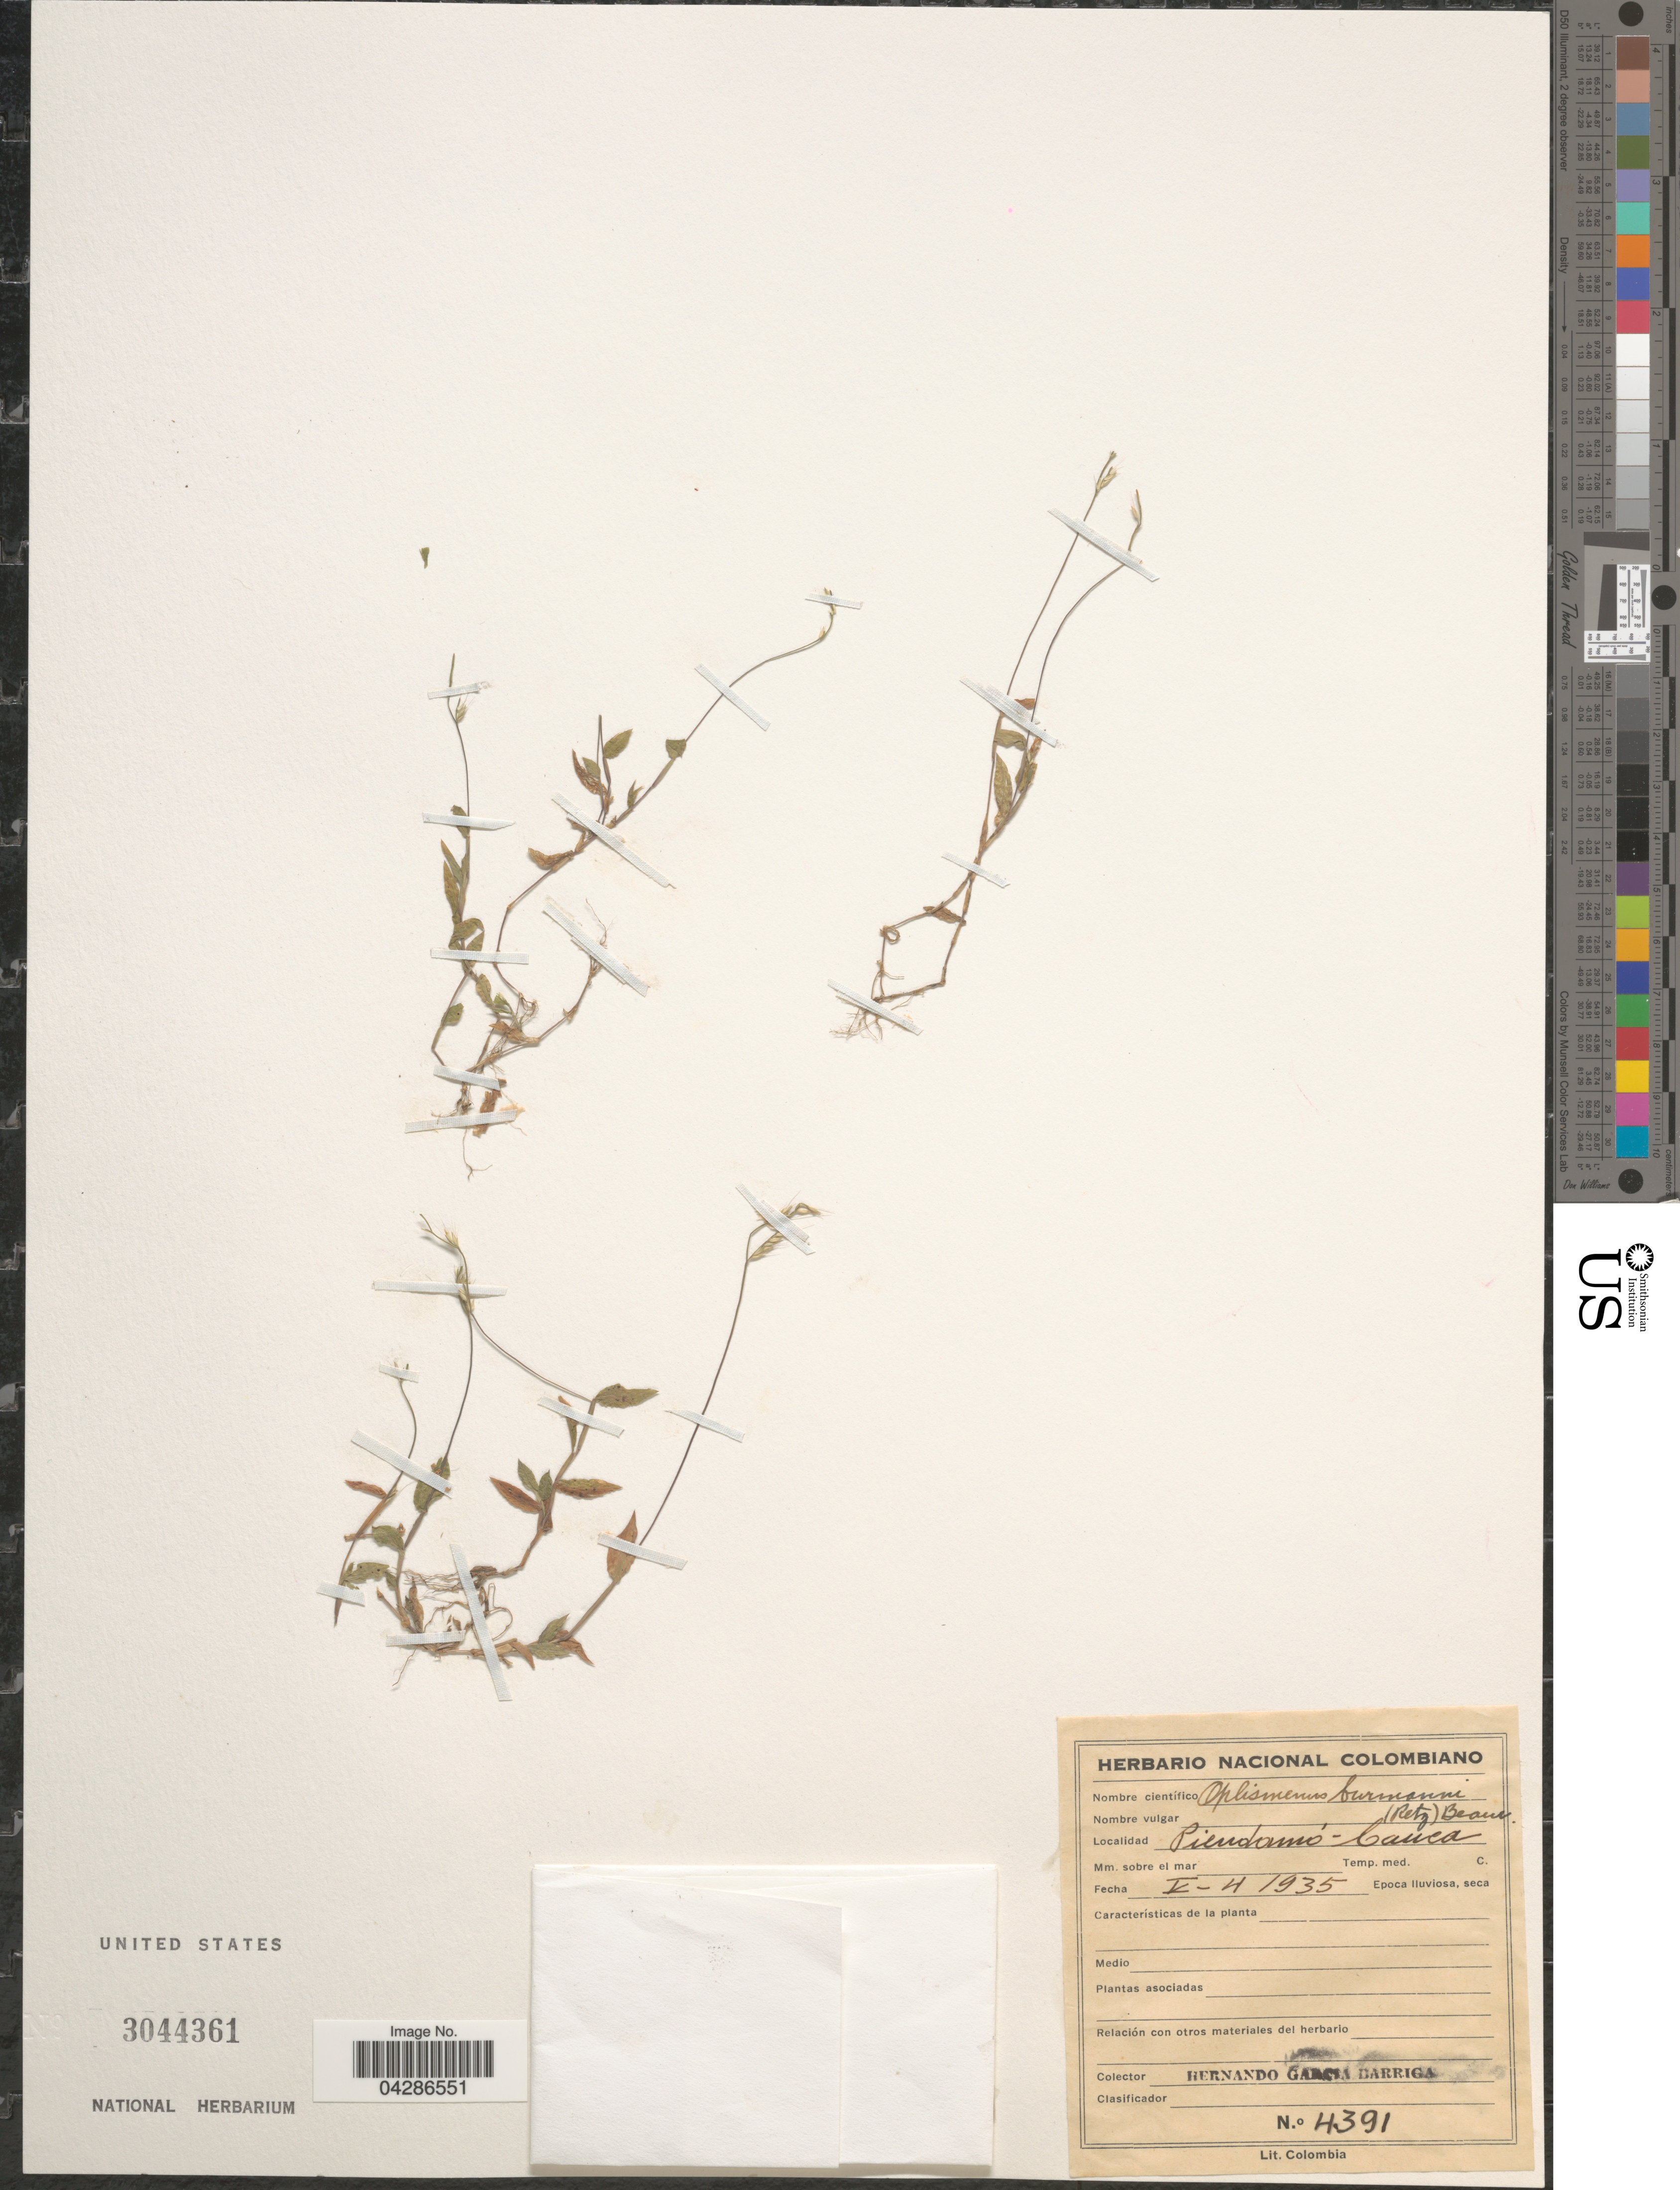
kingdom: Plantae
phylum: Tracheophyta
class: Liliopsida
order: Poales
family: Poaceae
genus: Oplismenus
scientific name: Oplismenus burmannii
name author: (Retz.) P. Beauv.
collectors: H. García Barriga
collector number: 4391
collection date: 1935-05-04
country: Colombia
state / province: Cauca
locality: Piendamó- Cauca.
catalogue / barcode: US 3044361